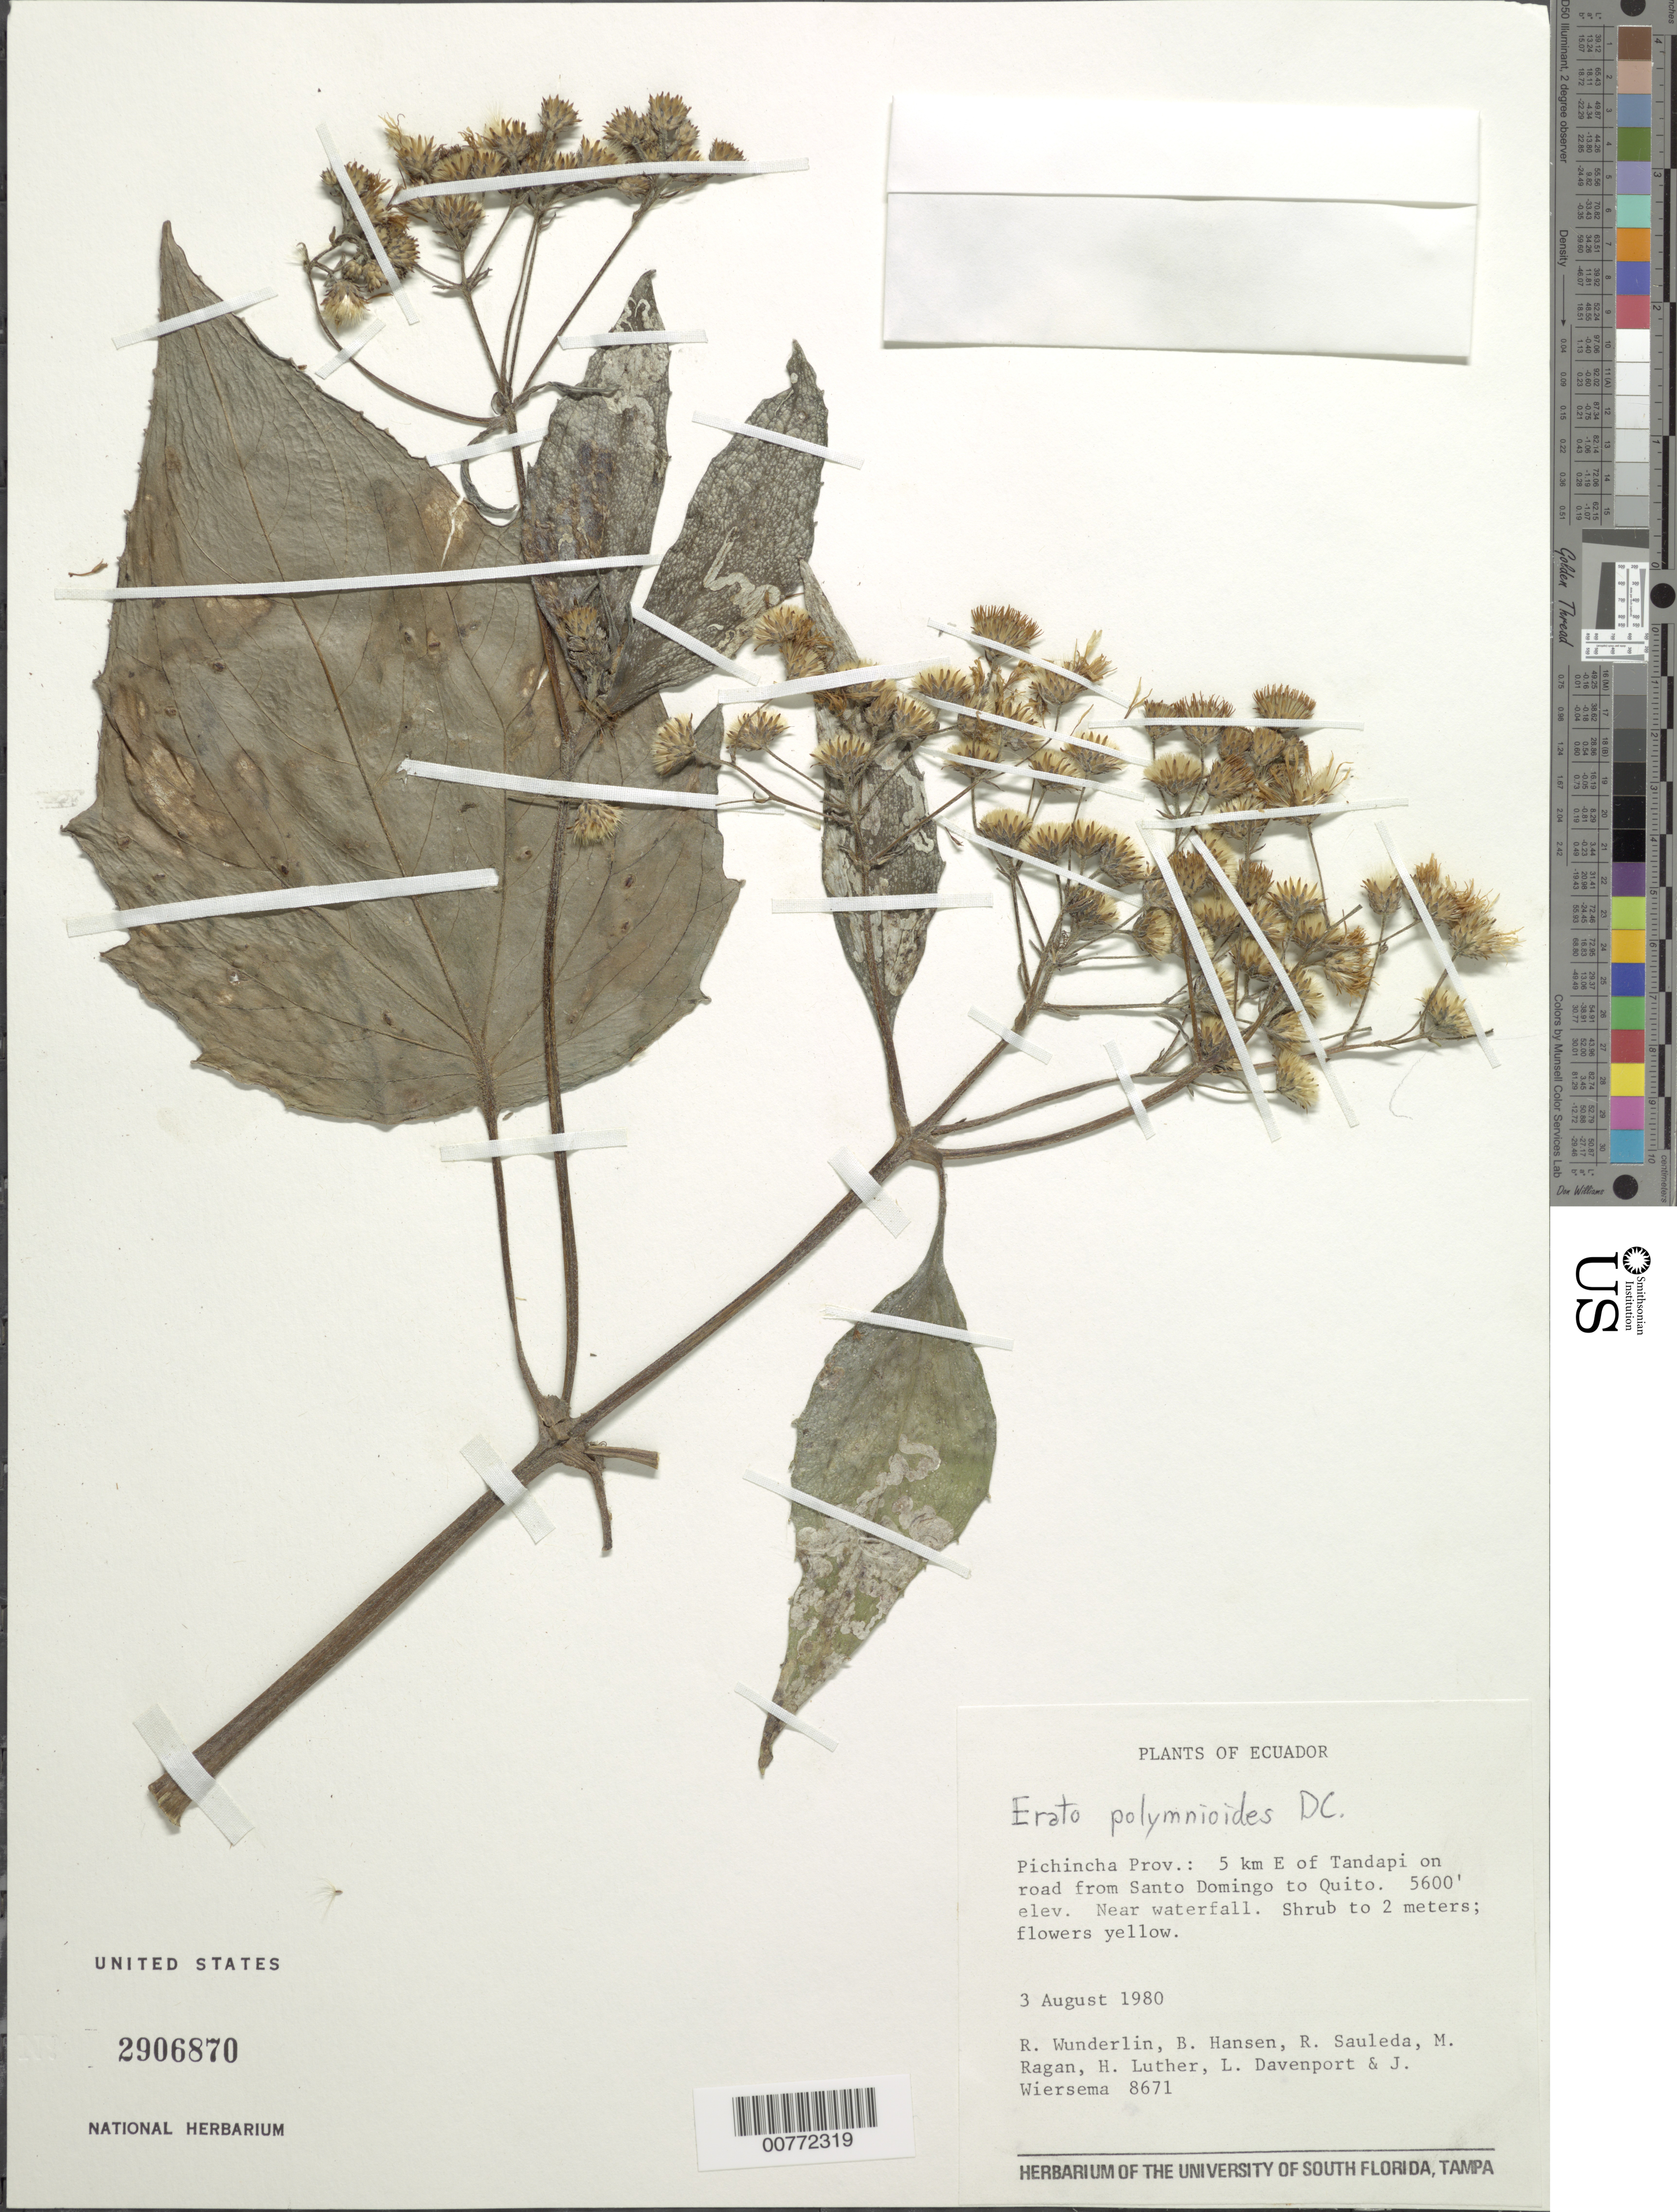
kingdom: Plantae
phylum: Tracheophyta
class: Magnoliopsida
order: Asterales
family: Asteraceae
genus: Erato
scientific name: Erato polymnioides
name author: DC.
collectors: R. P. Wunderlin, B. Hansen, R. Sauleda, M. Ragan, H. Luther, L. Davenport & J. H. Wiersema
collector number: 8671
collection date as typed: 3 August 1980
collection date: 1980-08-03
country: Ecuador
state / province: Pichincha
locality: Tandapi, 5 km E of, on rd from Santo Domingo to Quito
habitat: Near waterfall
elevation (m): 1707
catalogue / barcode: US 2906870